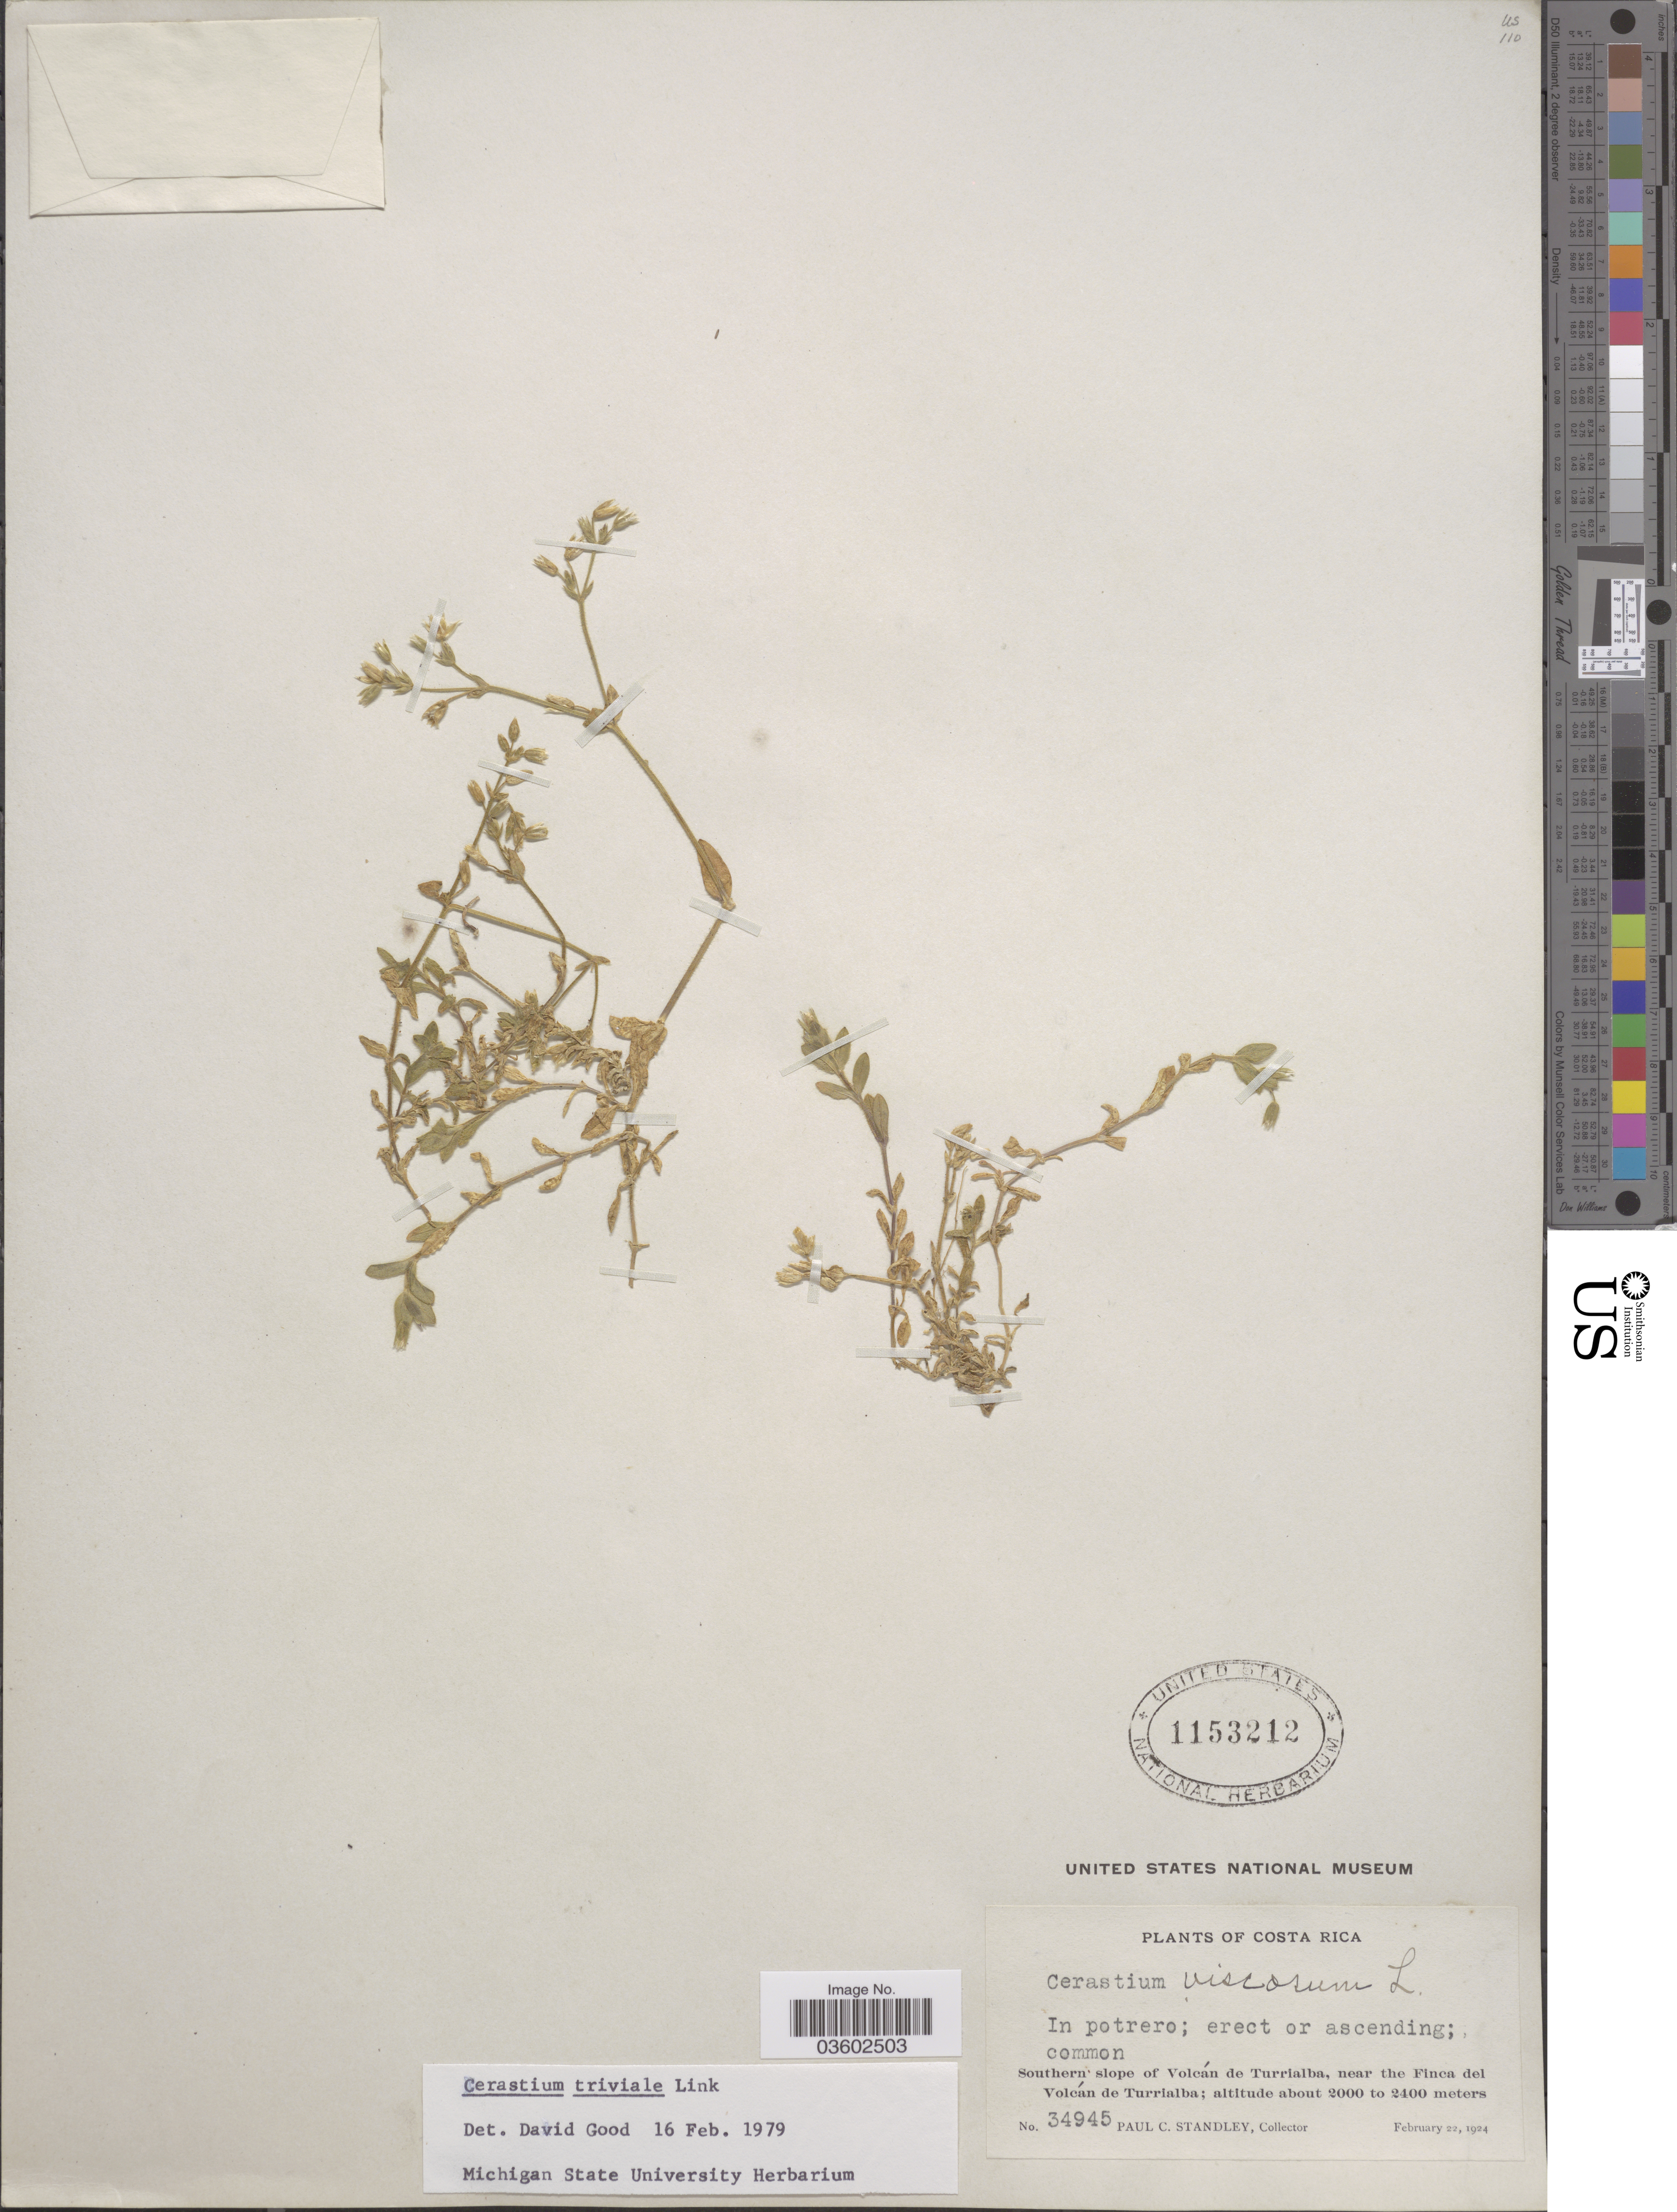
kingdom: Plantae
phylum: Tracheophyta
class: Magnoliopsida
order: Caryophyllales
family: Caryophyllaceae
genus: Cerastium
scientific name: Cerastium triviale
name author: Link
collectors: P. C. Standley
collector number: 34945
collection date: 1924-02-22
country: Costa Rica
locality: Southern slope of Volcán de Turrialba, near the Finca del Volcán de Turrialba.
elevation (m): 2000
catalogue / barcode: US 1153212